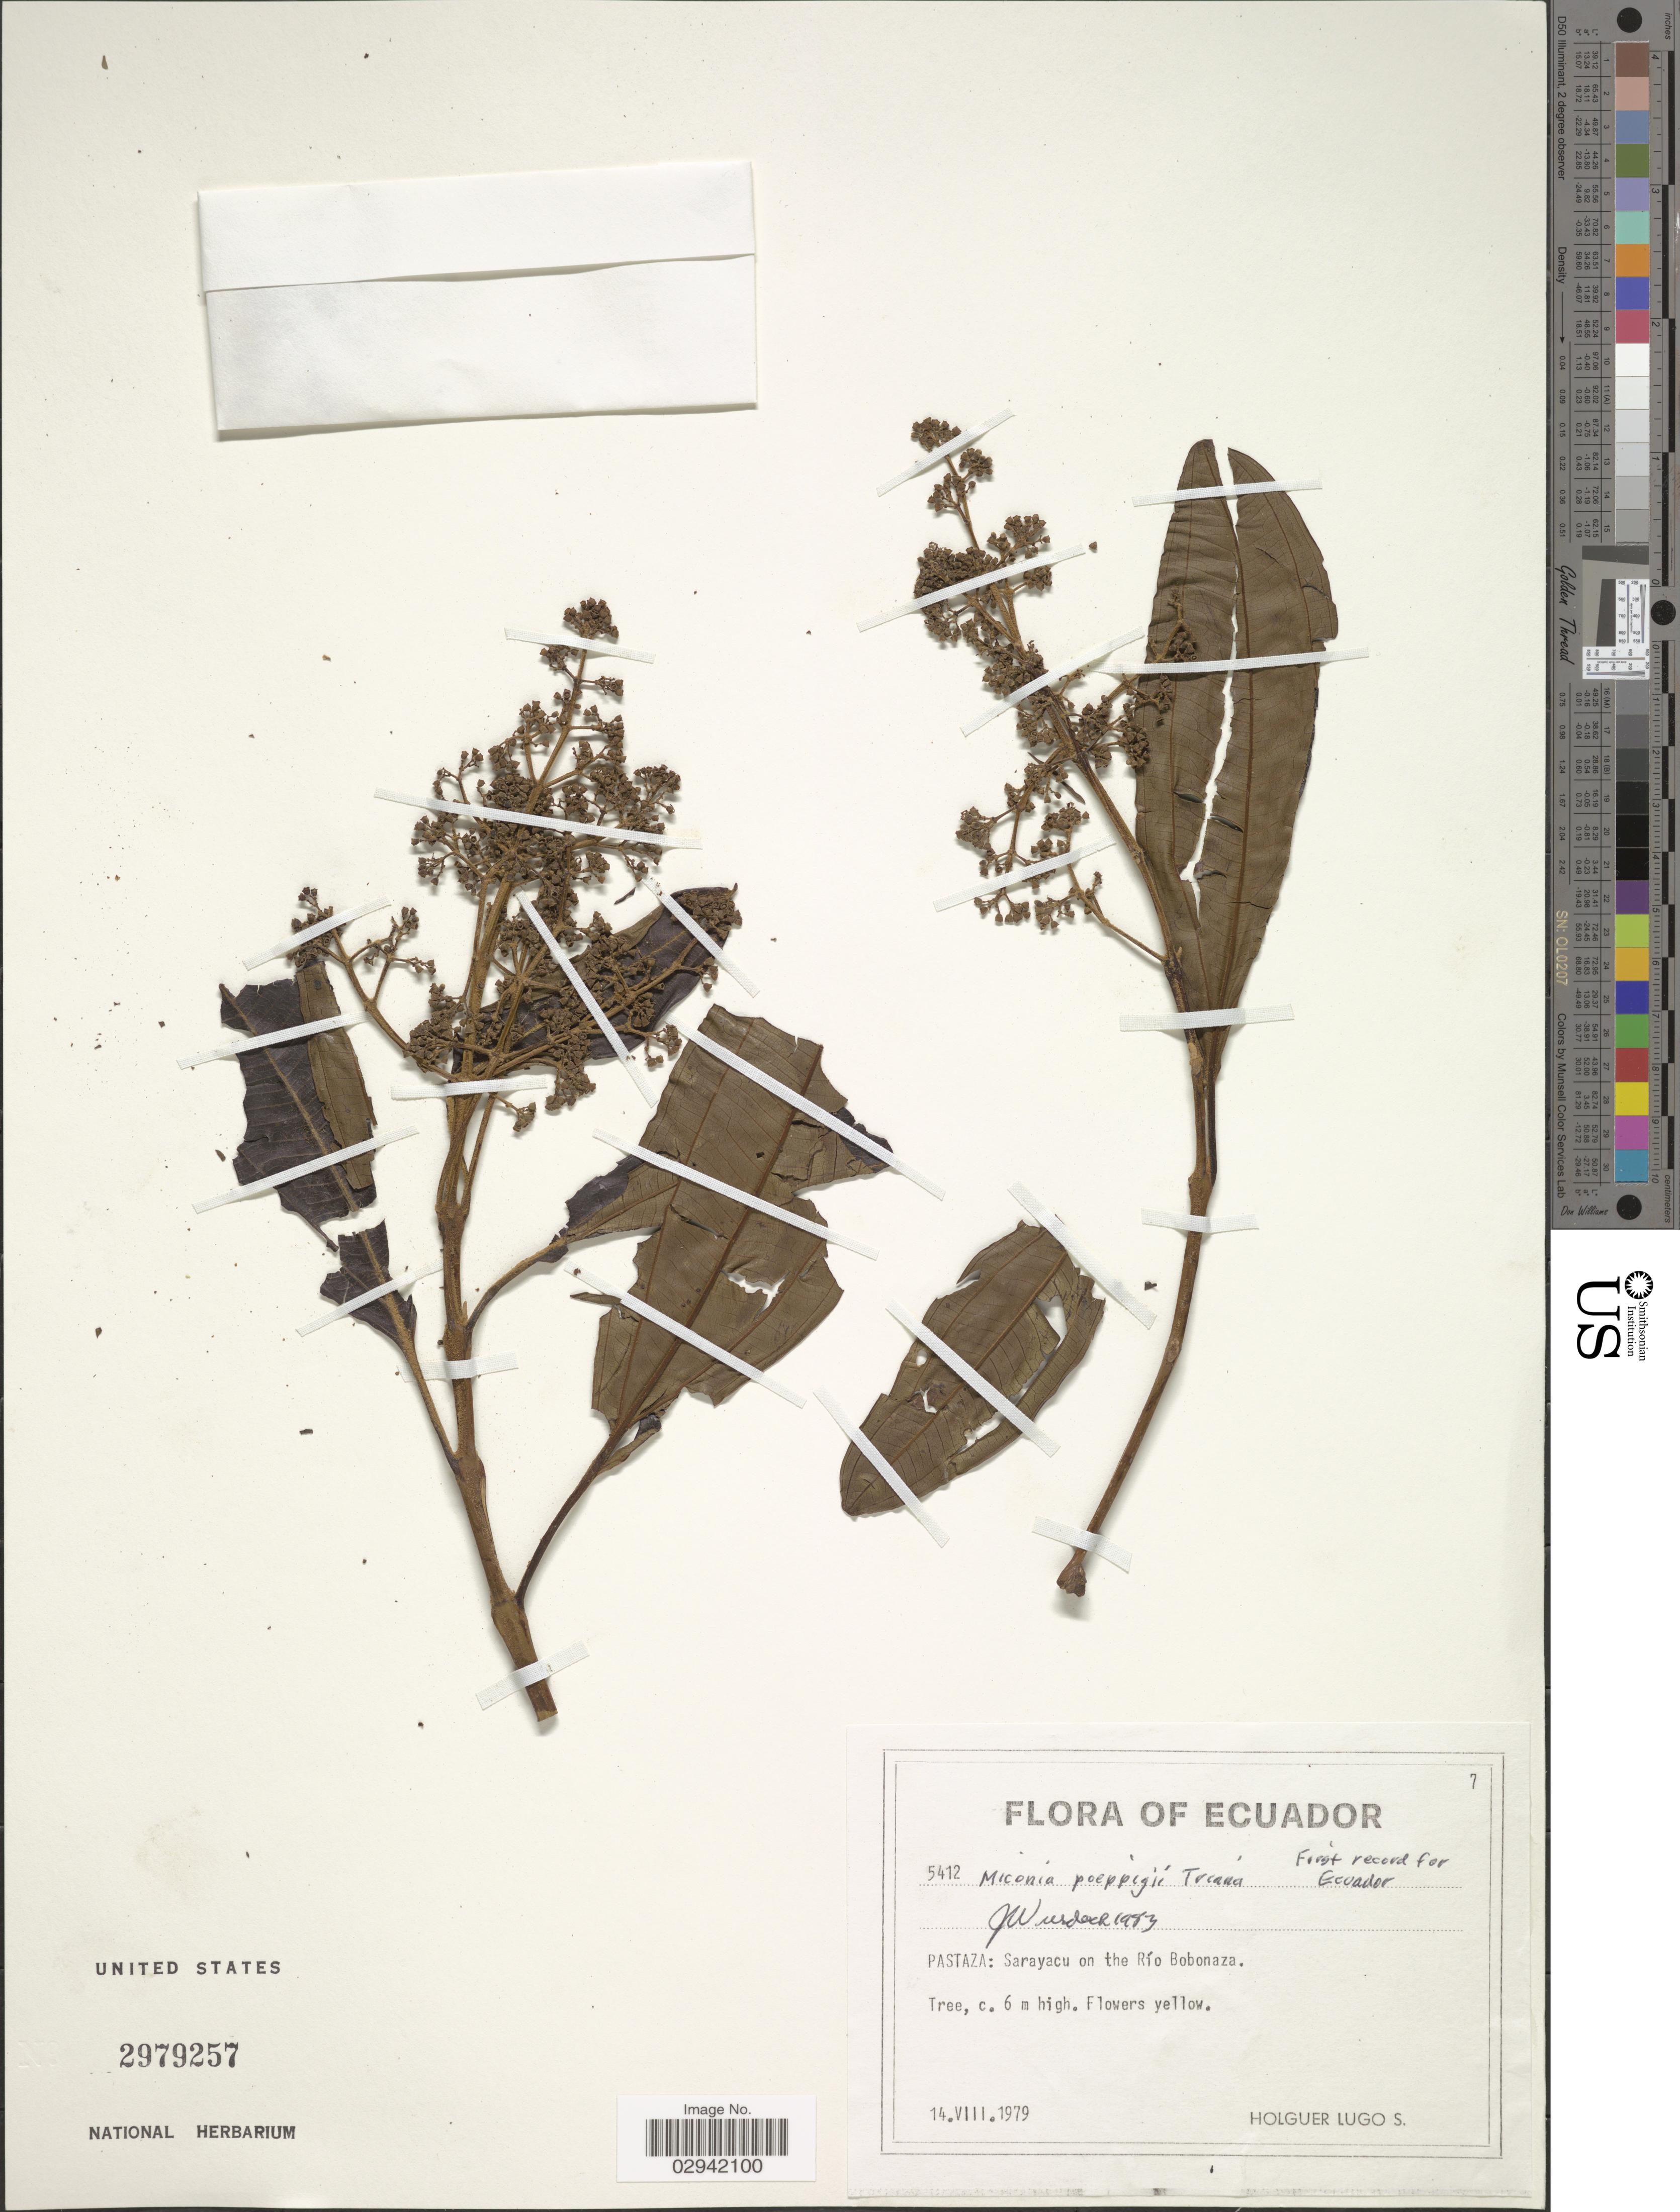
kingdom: Plantae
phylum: Tracheophyta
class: Magnoliopsida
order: Myrtales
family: Melastomataceae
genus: Miconia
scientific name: Miconia poeppigii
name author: Triana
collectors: H. Lugo S.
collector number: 5412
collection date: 1979-08-14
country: Ecuador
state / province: Pastaza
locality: Sarayacu on the Río Bobonaza.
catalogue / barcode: US 2979257